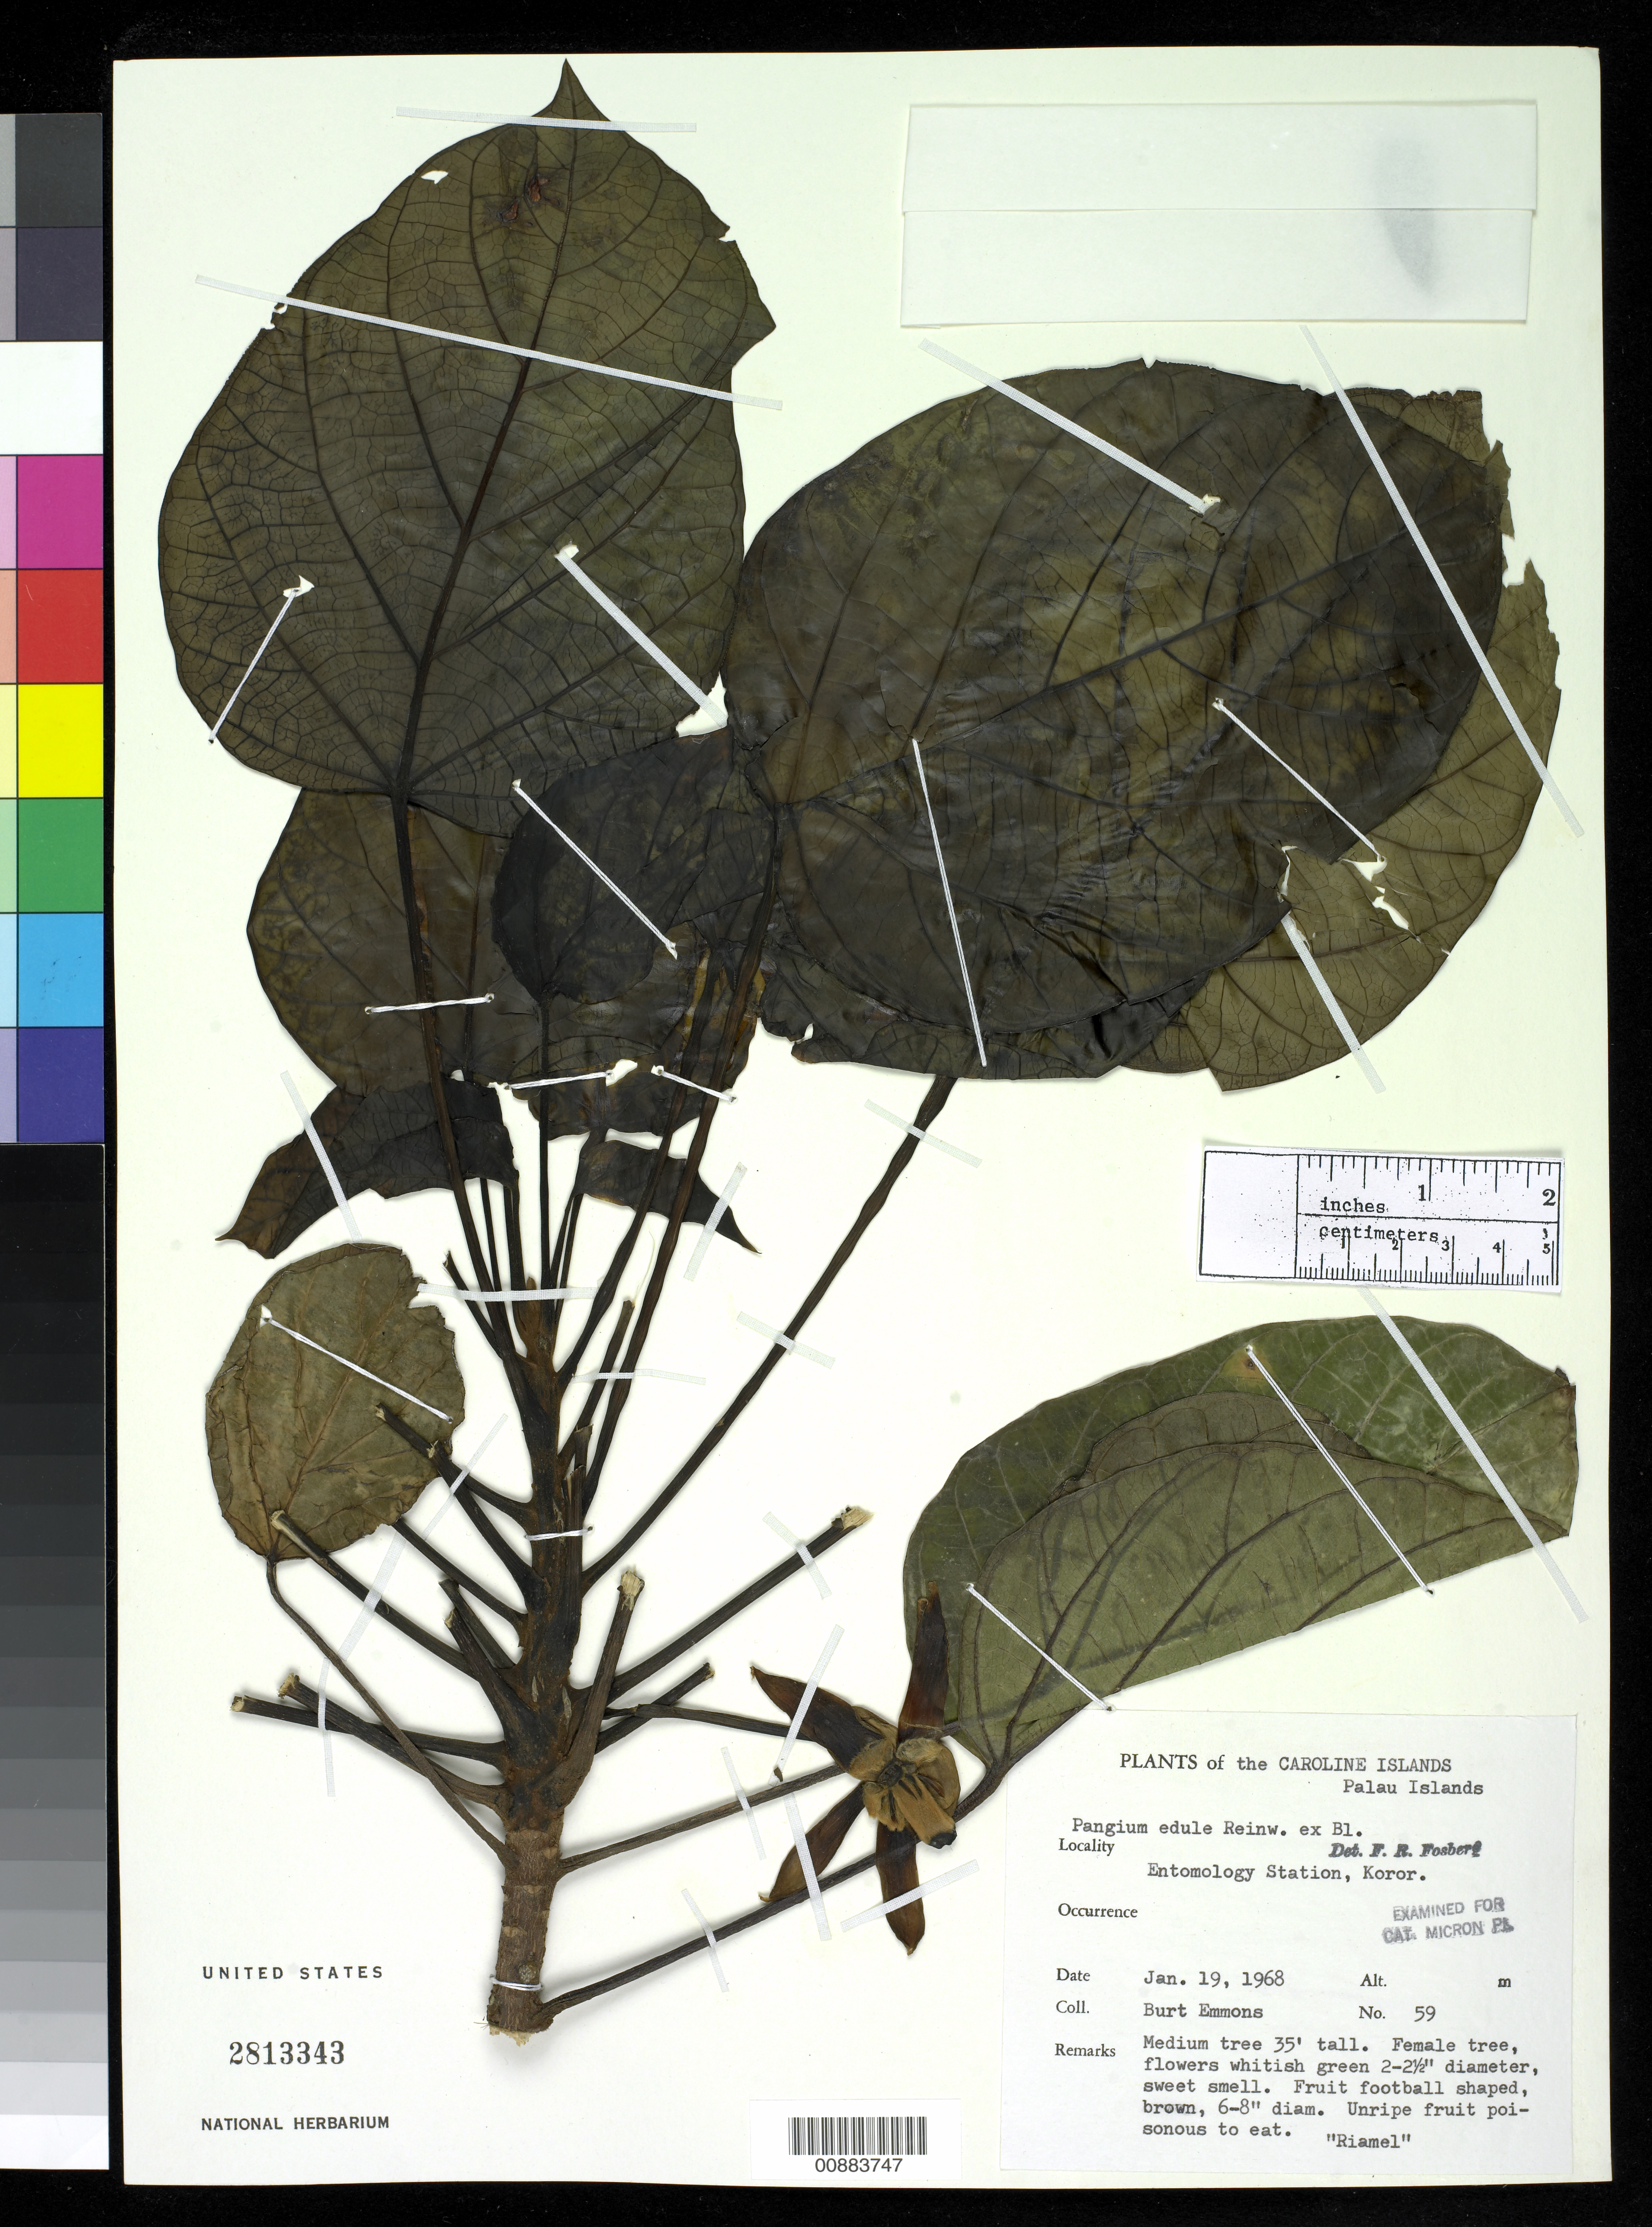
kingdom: Plantae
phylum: Tracheophyta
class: Magnoliopsida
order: Malpighiales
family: Achariaceae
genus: Pangium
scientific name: Pangium edule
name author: Reinw.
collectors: B. Emmons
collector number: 59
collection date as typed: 19 Jan 1968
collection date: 1968-01-19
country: Palau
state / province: Koror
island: Oreor (Koror)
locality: Entomology station, Oreor (Koror).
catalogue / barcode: US 2813343